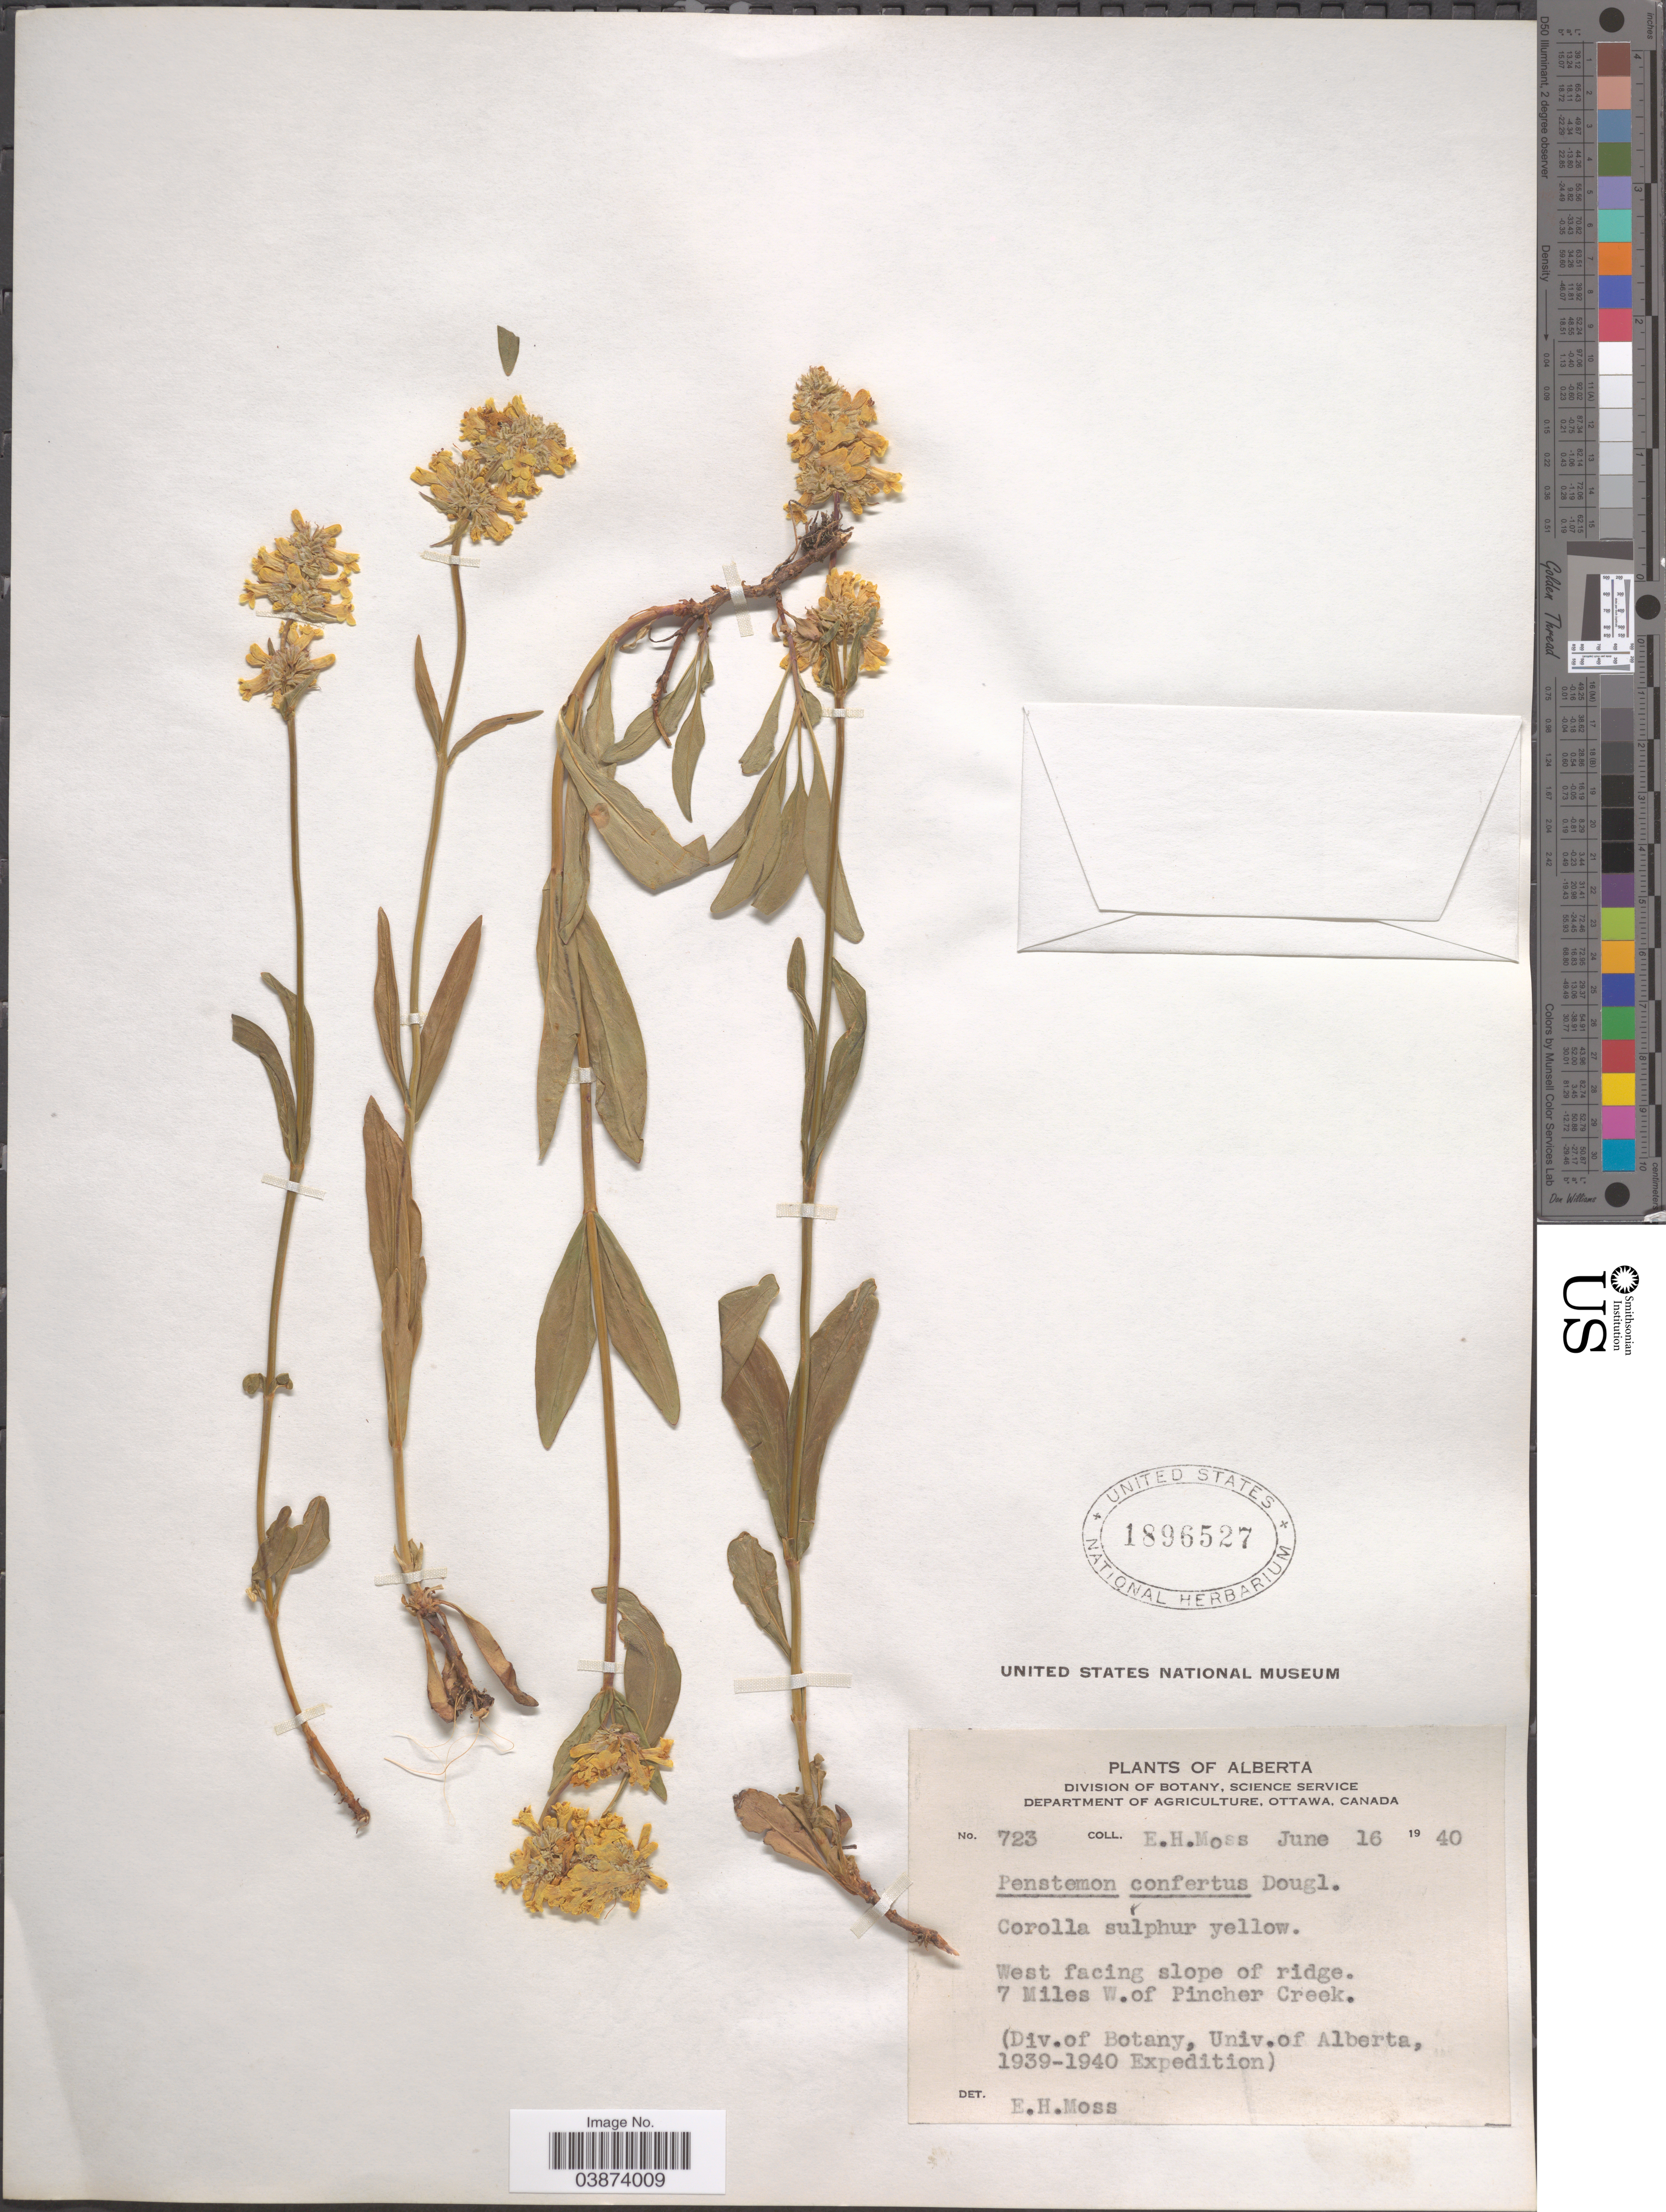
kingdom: Plantae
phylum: Tracheophyta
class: Magnoliopsida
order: Lamiales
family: Plantaginaceae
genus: Penstemon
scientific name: Penstemon confertus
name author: Douglas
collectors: E. Moss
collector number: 723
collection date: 1940-06-16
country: Canada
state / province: Alberta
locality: West facing slope of ridge. 7 Miles W.of Pincher Creek.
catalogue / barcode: US 1896527